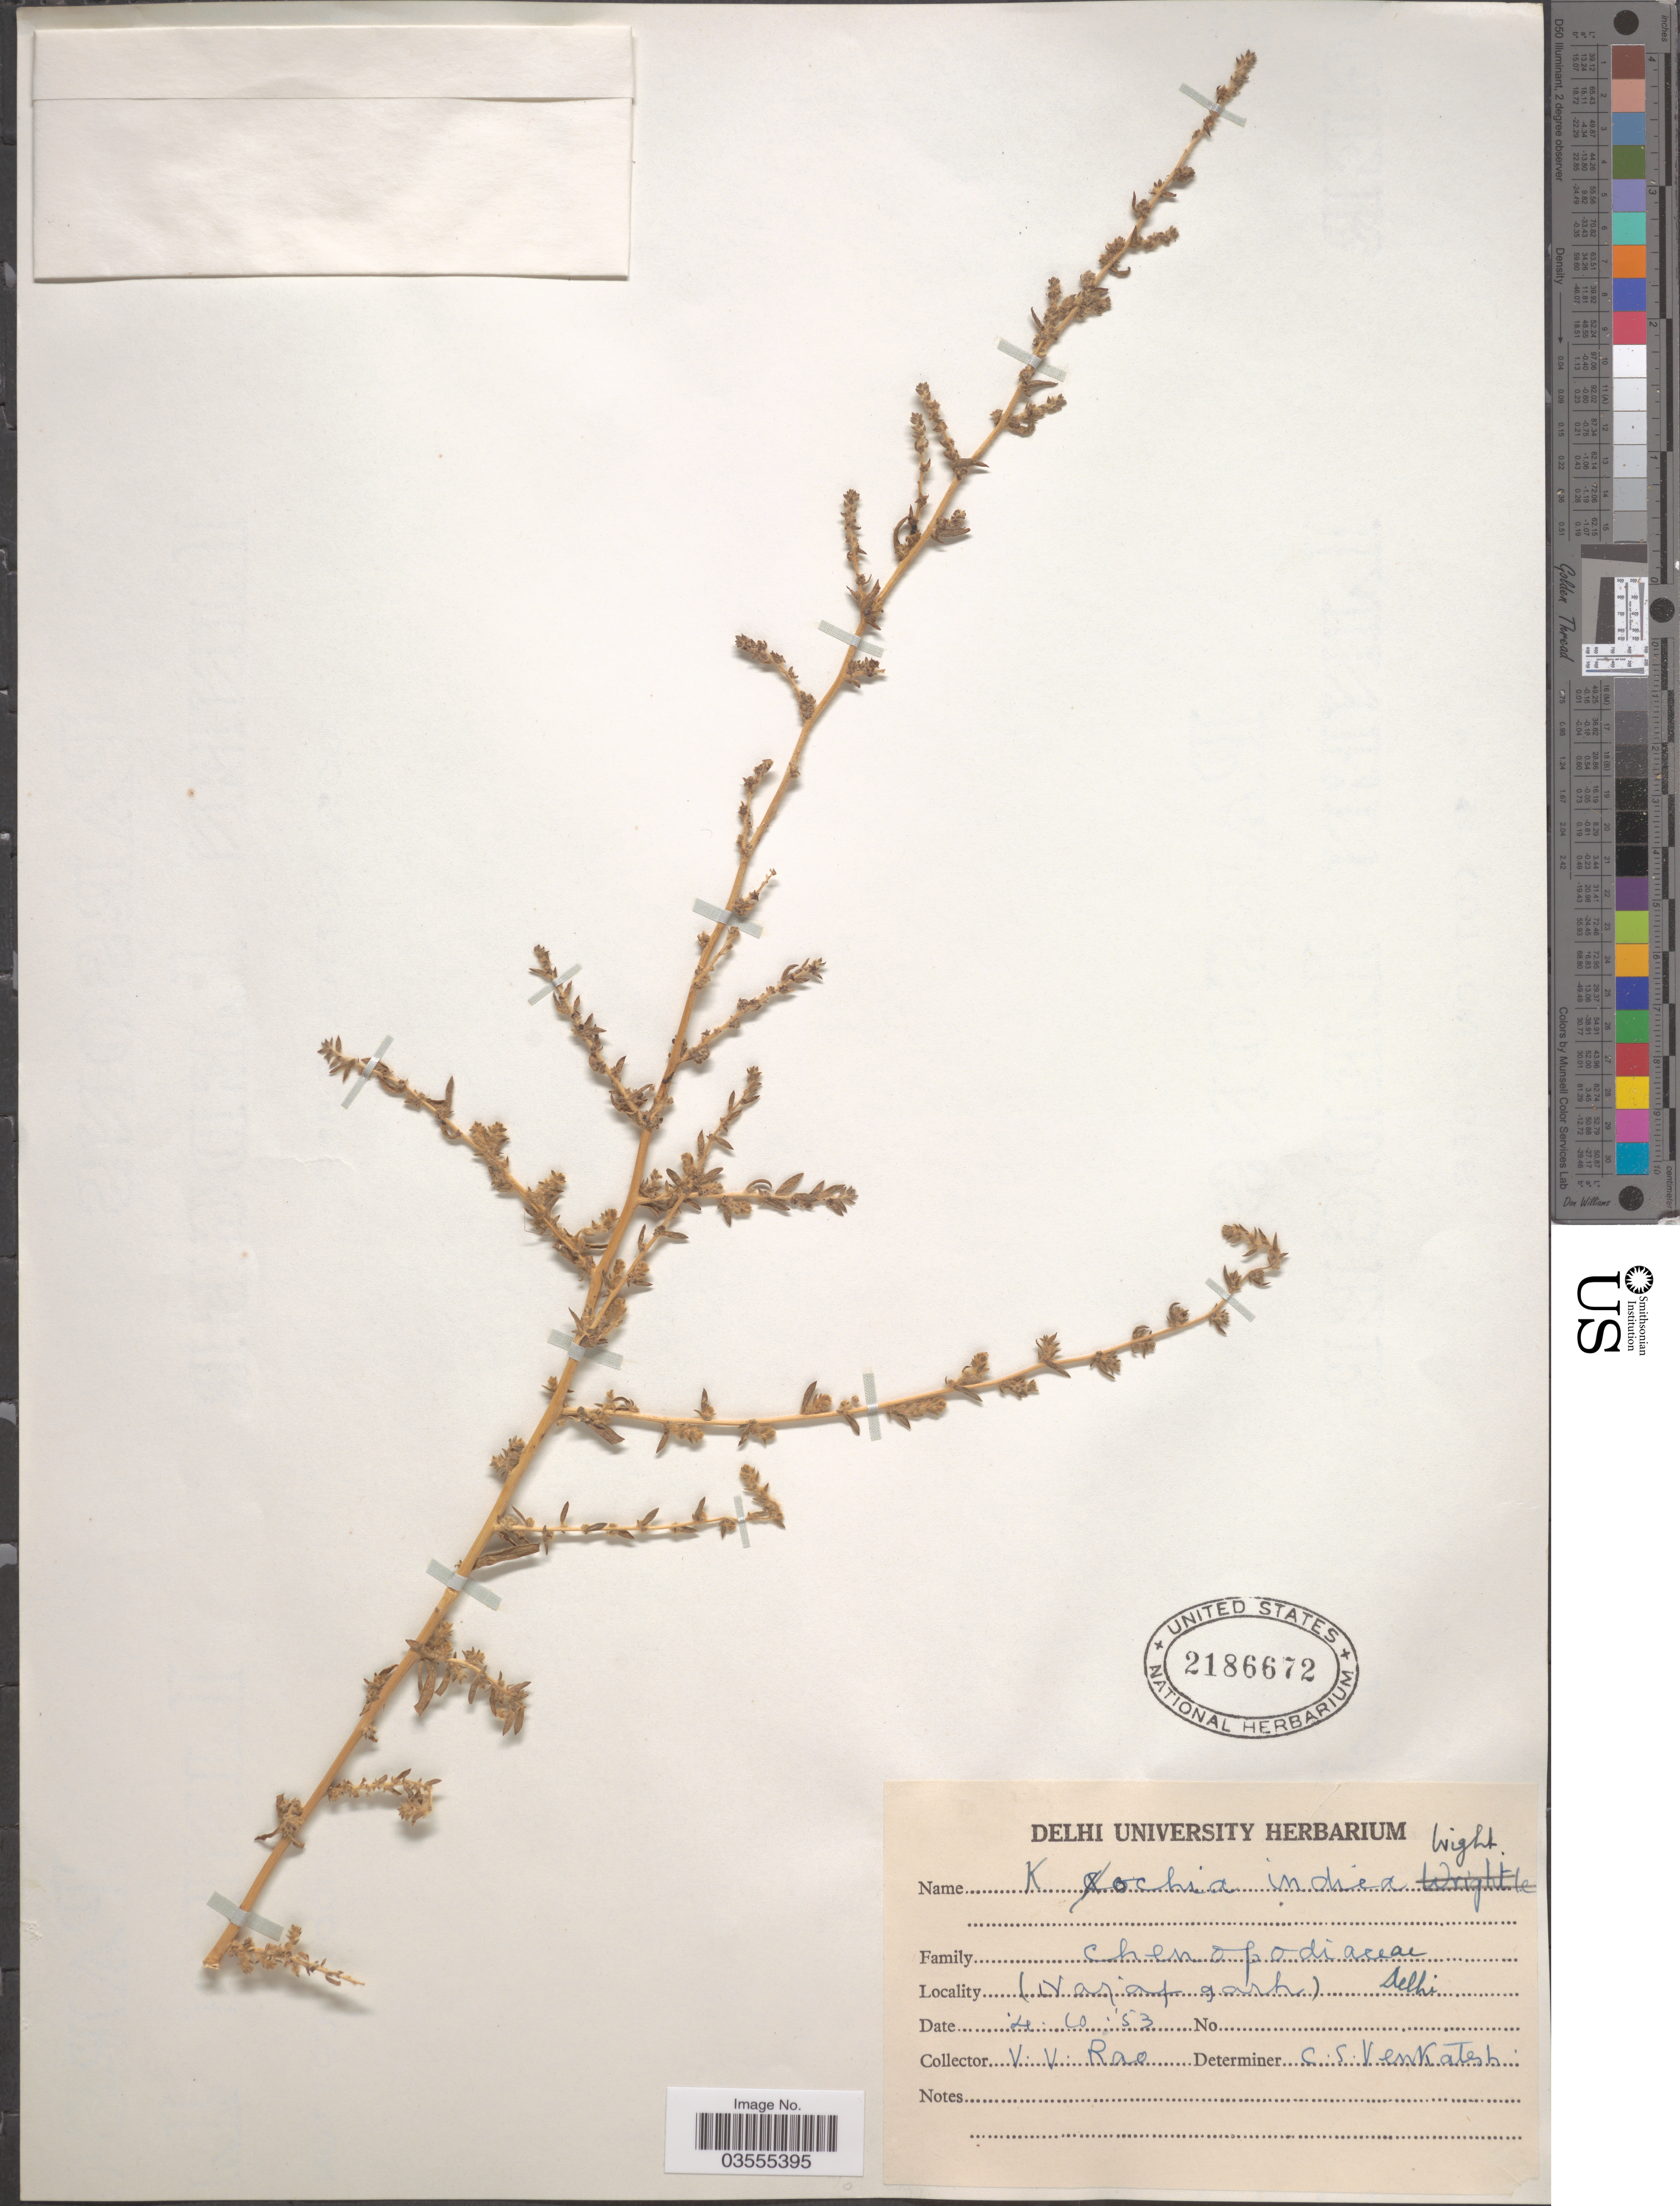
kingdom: Plantae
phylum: Tracheophyta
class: Magnoliopsida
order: Caryophyllales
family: Amaranthaceae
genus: Bassia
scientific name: Bassia indica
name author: (Wight) A.J. Scott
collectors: V. Rao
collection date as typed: Transcribed d/m/y: 4/10/53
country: India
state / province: Delhi, Capital Territory of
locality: Najafgarh. Delhi.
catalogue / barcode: US 2186672